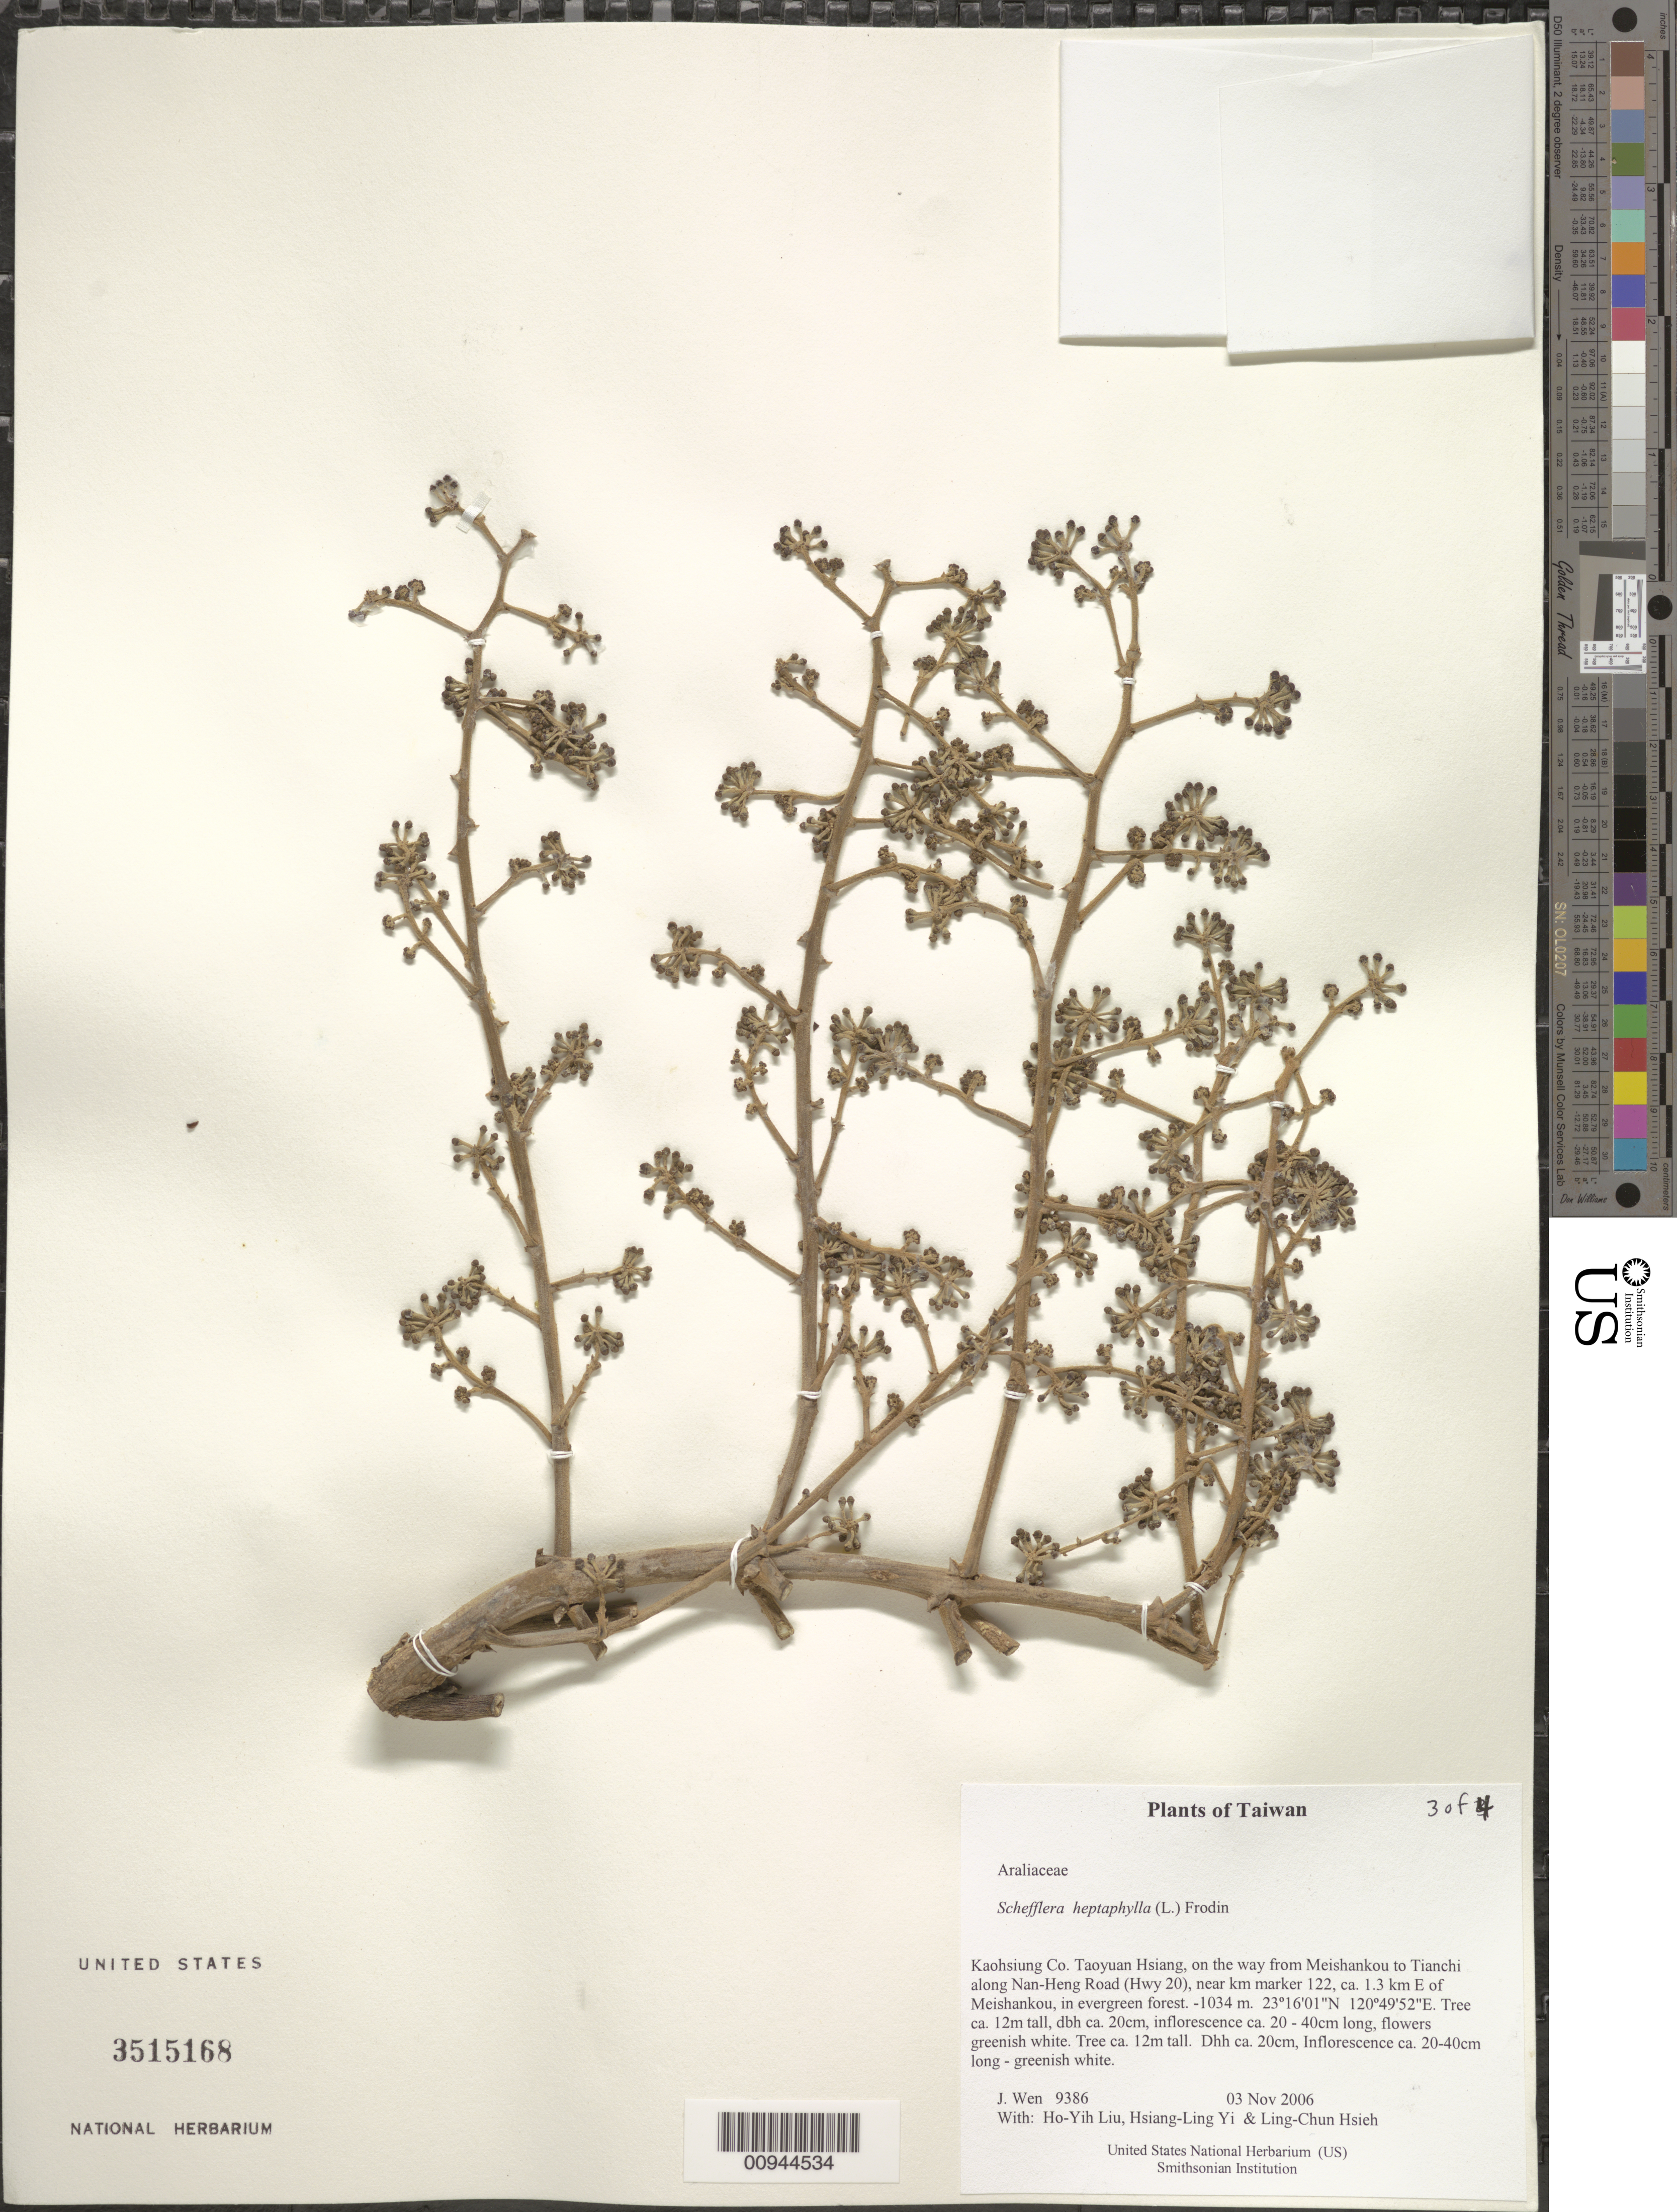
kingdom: Plantae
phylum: Tracheophyta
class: Magnoliopsida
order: Apiales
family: Araliaceae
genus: Schefflera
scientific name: Schefflera heptaphylla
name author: (L.) Frodin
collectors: J. Wen, H. Liu, H. l. Yi & L. Hsieh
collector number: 9386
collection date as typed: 03 Nov 2006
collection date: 2006-11-03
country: Taiwan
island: Taiwan [Formosa]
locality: Taoyuan Hsiang, on the way from Meishankou to Tianchi along Nan-Heng Road (Hwy 20), near km marker 122, ca. 1.3 km E of Meishankou, in evergreen forest.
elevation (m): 1034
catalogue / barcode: US 3515168